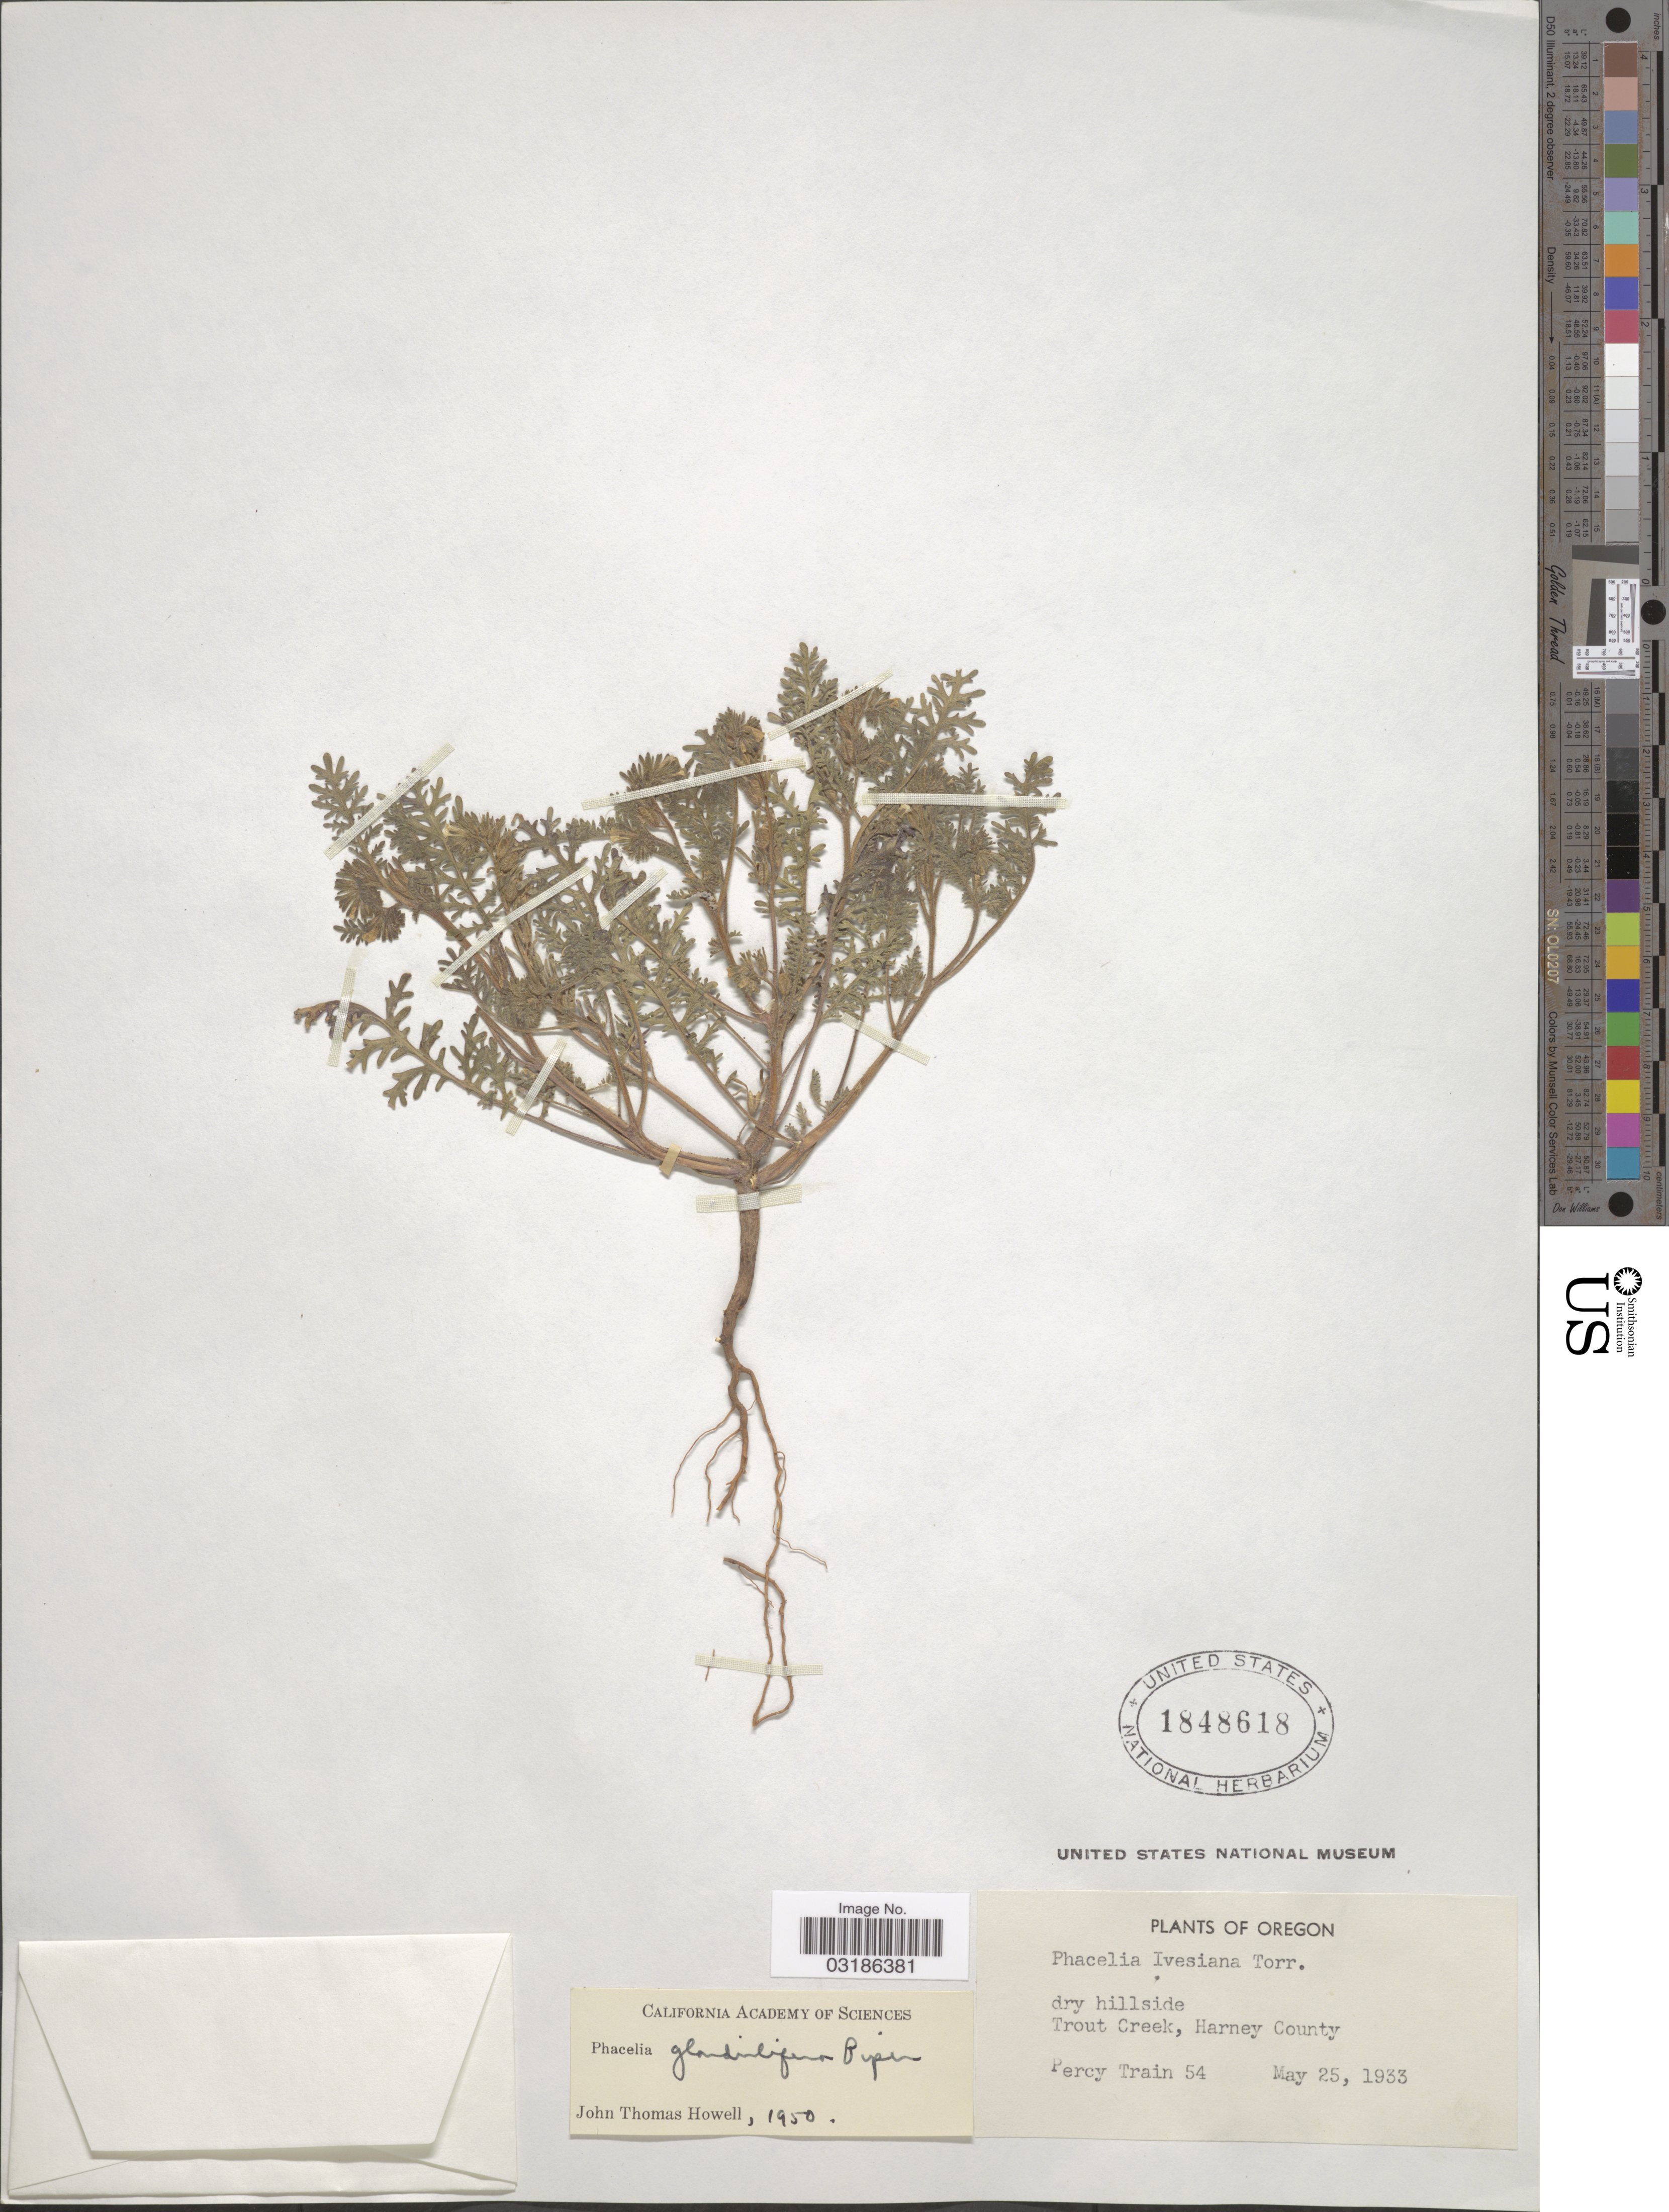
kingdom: Plantae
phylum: Tracheophyta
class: Magnoliopsida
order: Boraginales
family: Hydrophyllaceae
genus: Phacelia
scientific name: Phacelia glandulifera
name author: Piper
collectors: P. Train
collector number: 54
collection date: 1933-05-25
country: United States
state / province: Oregon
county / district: Harney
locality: Dry hillside Trout Creek, Harney County.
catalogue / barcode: US 1848618